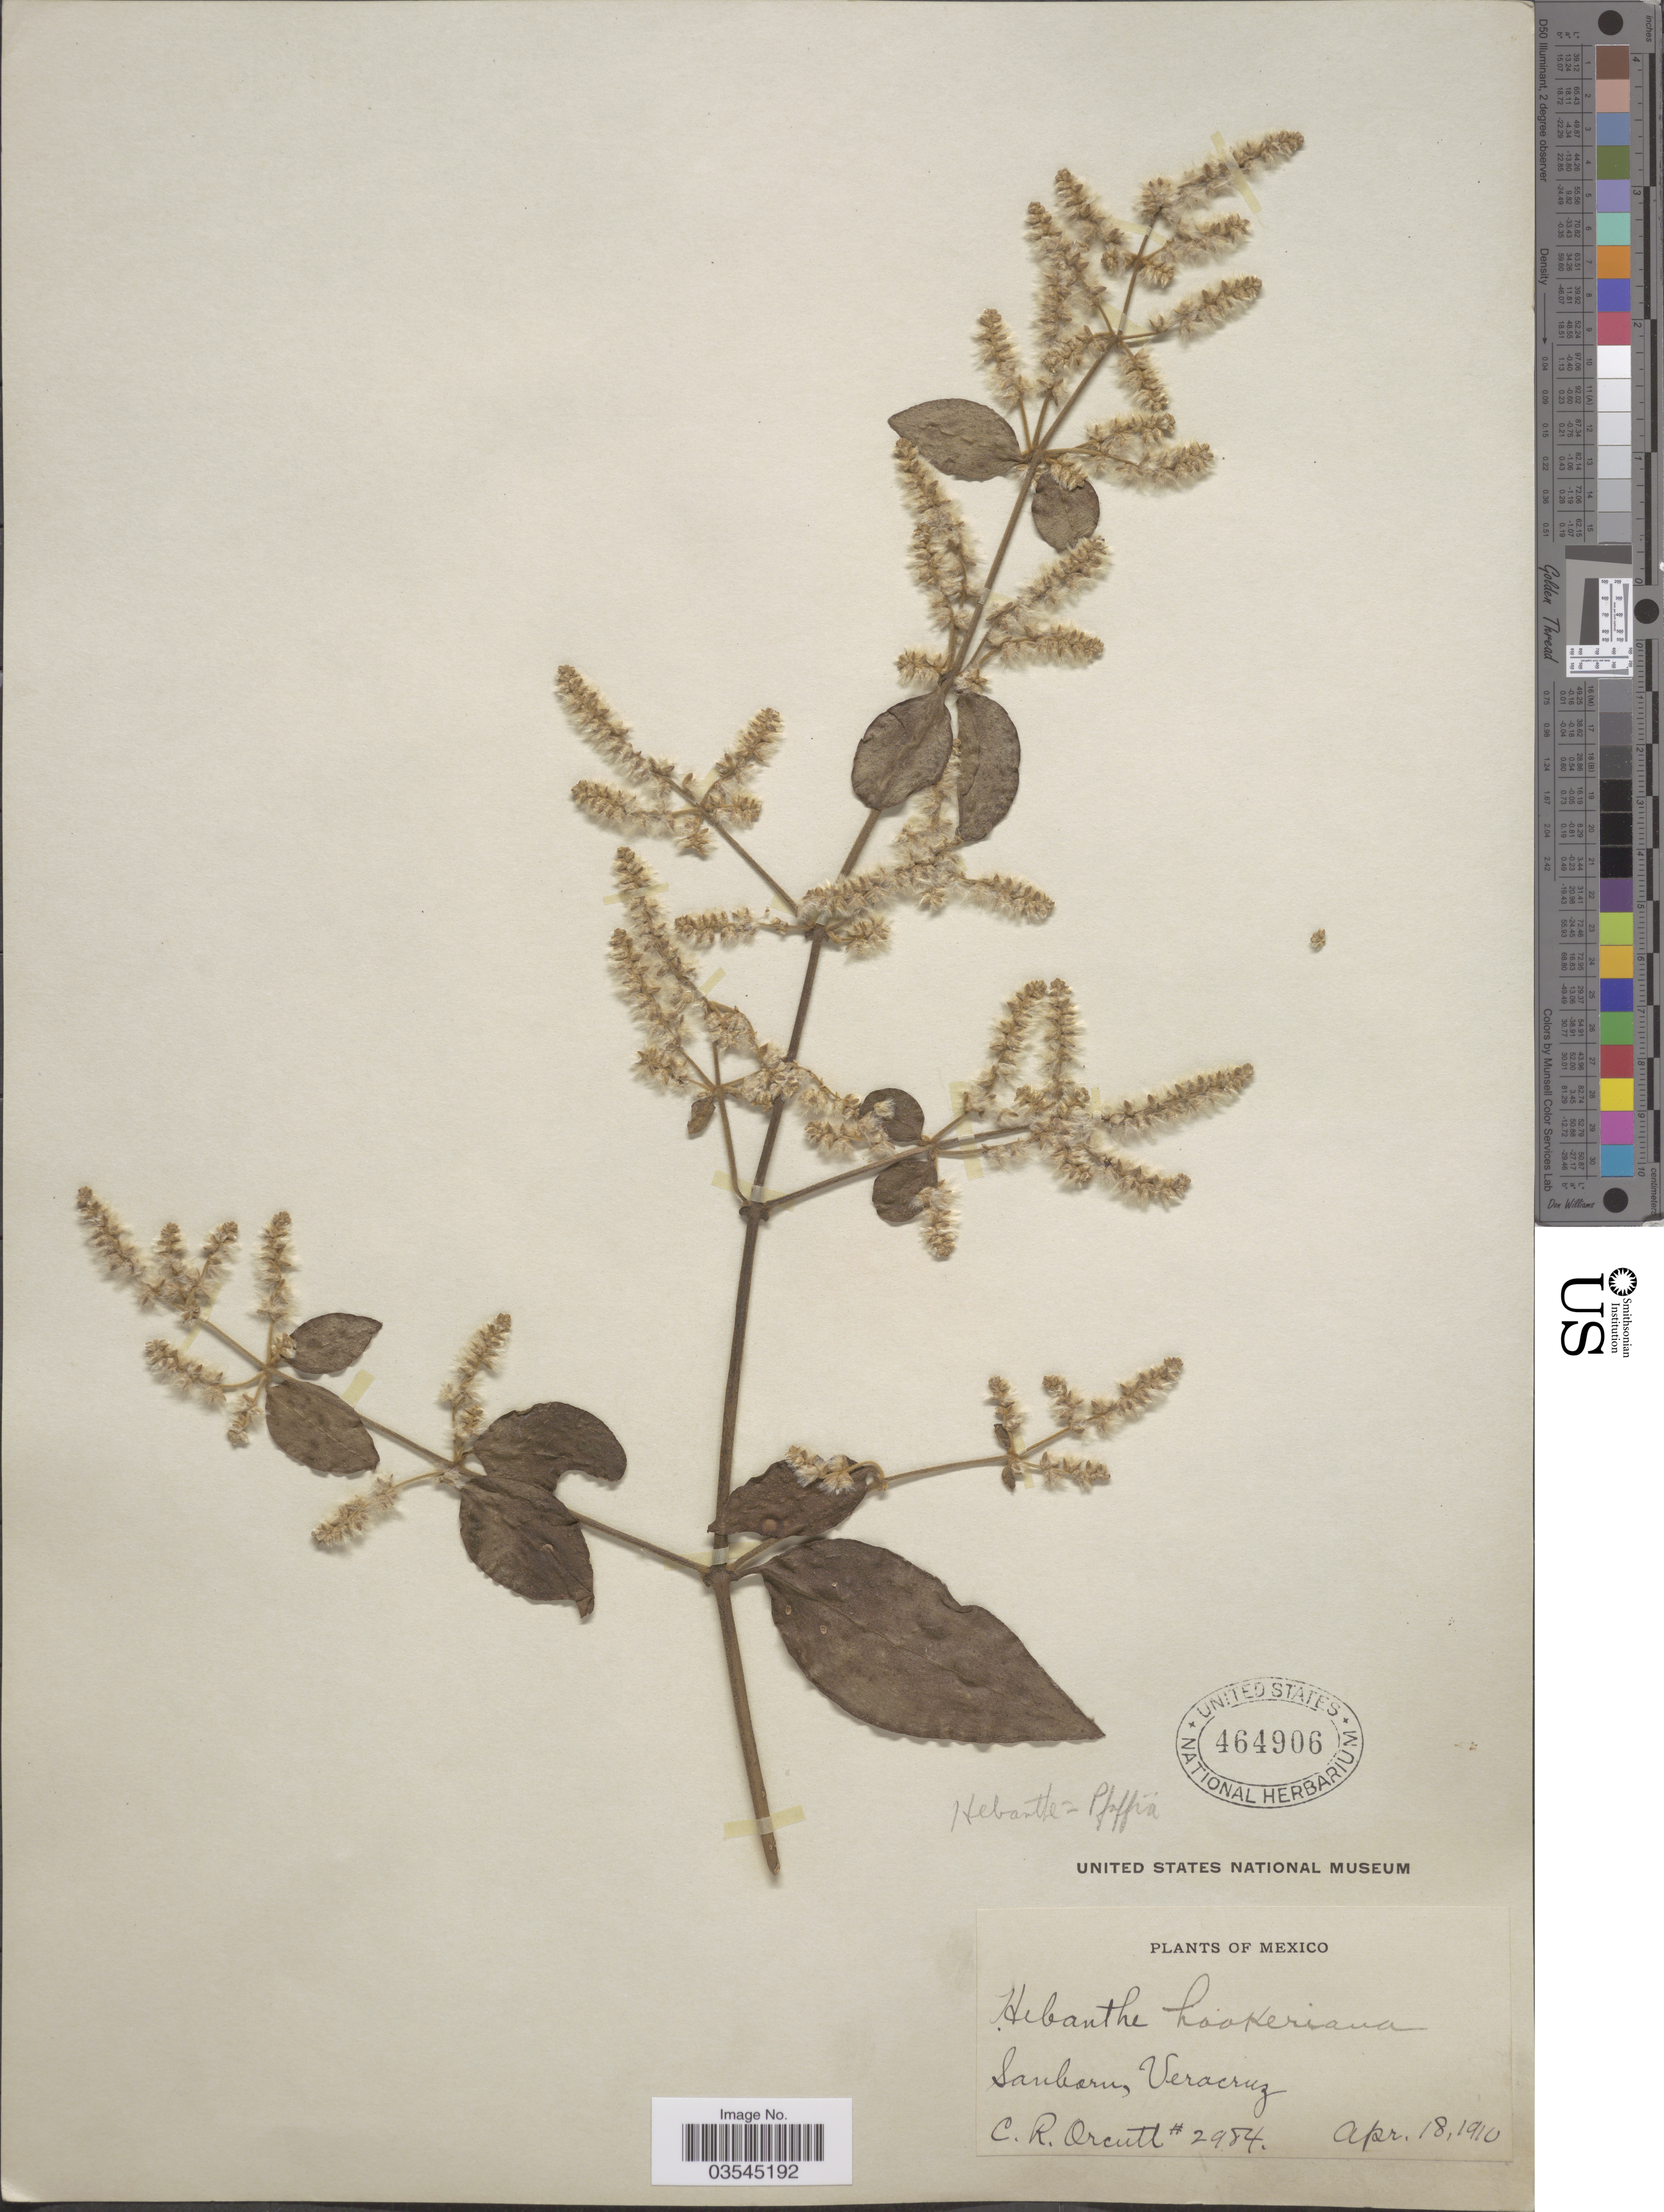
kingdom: Plantae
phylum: Tracheophyta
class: Magnoliopsida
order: Caryophyllales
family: Amaranthaceae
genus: Pfaffia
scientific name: Pfaffia hookeriana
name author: (Hemsl.) Greenm.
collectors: C. R. Orcutt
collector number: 2984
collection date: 1910-04-18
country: Mexico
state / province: Veracruz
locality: Sanborn, Veracruz.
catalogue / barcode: US 464906